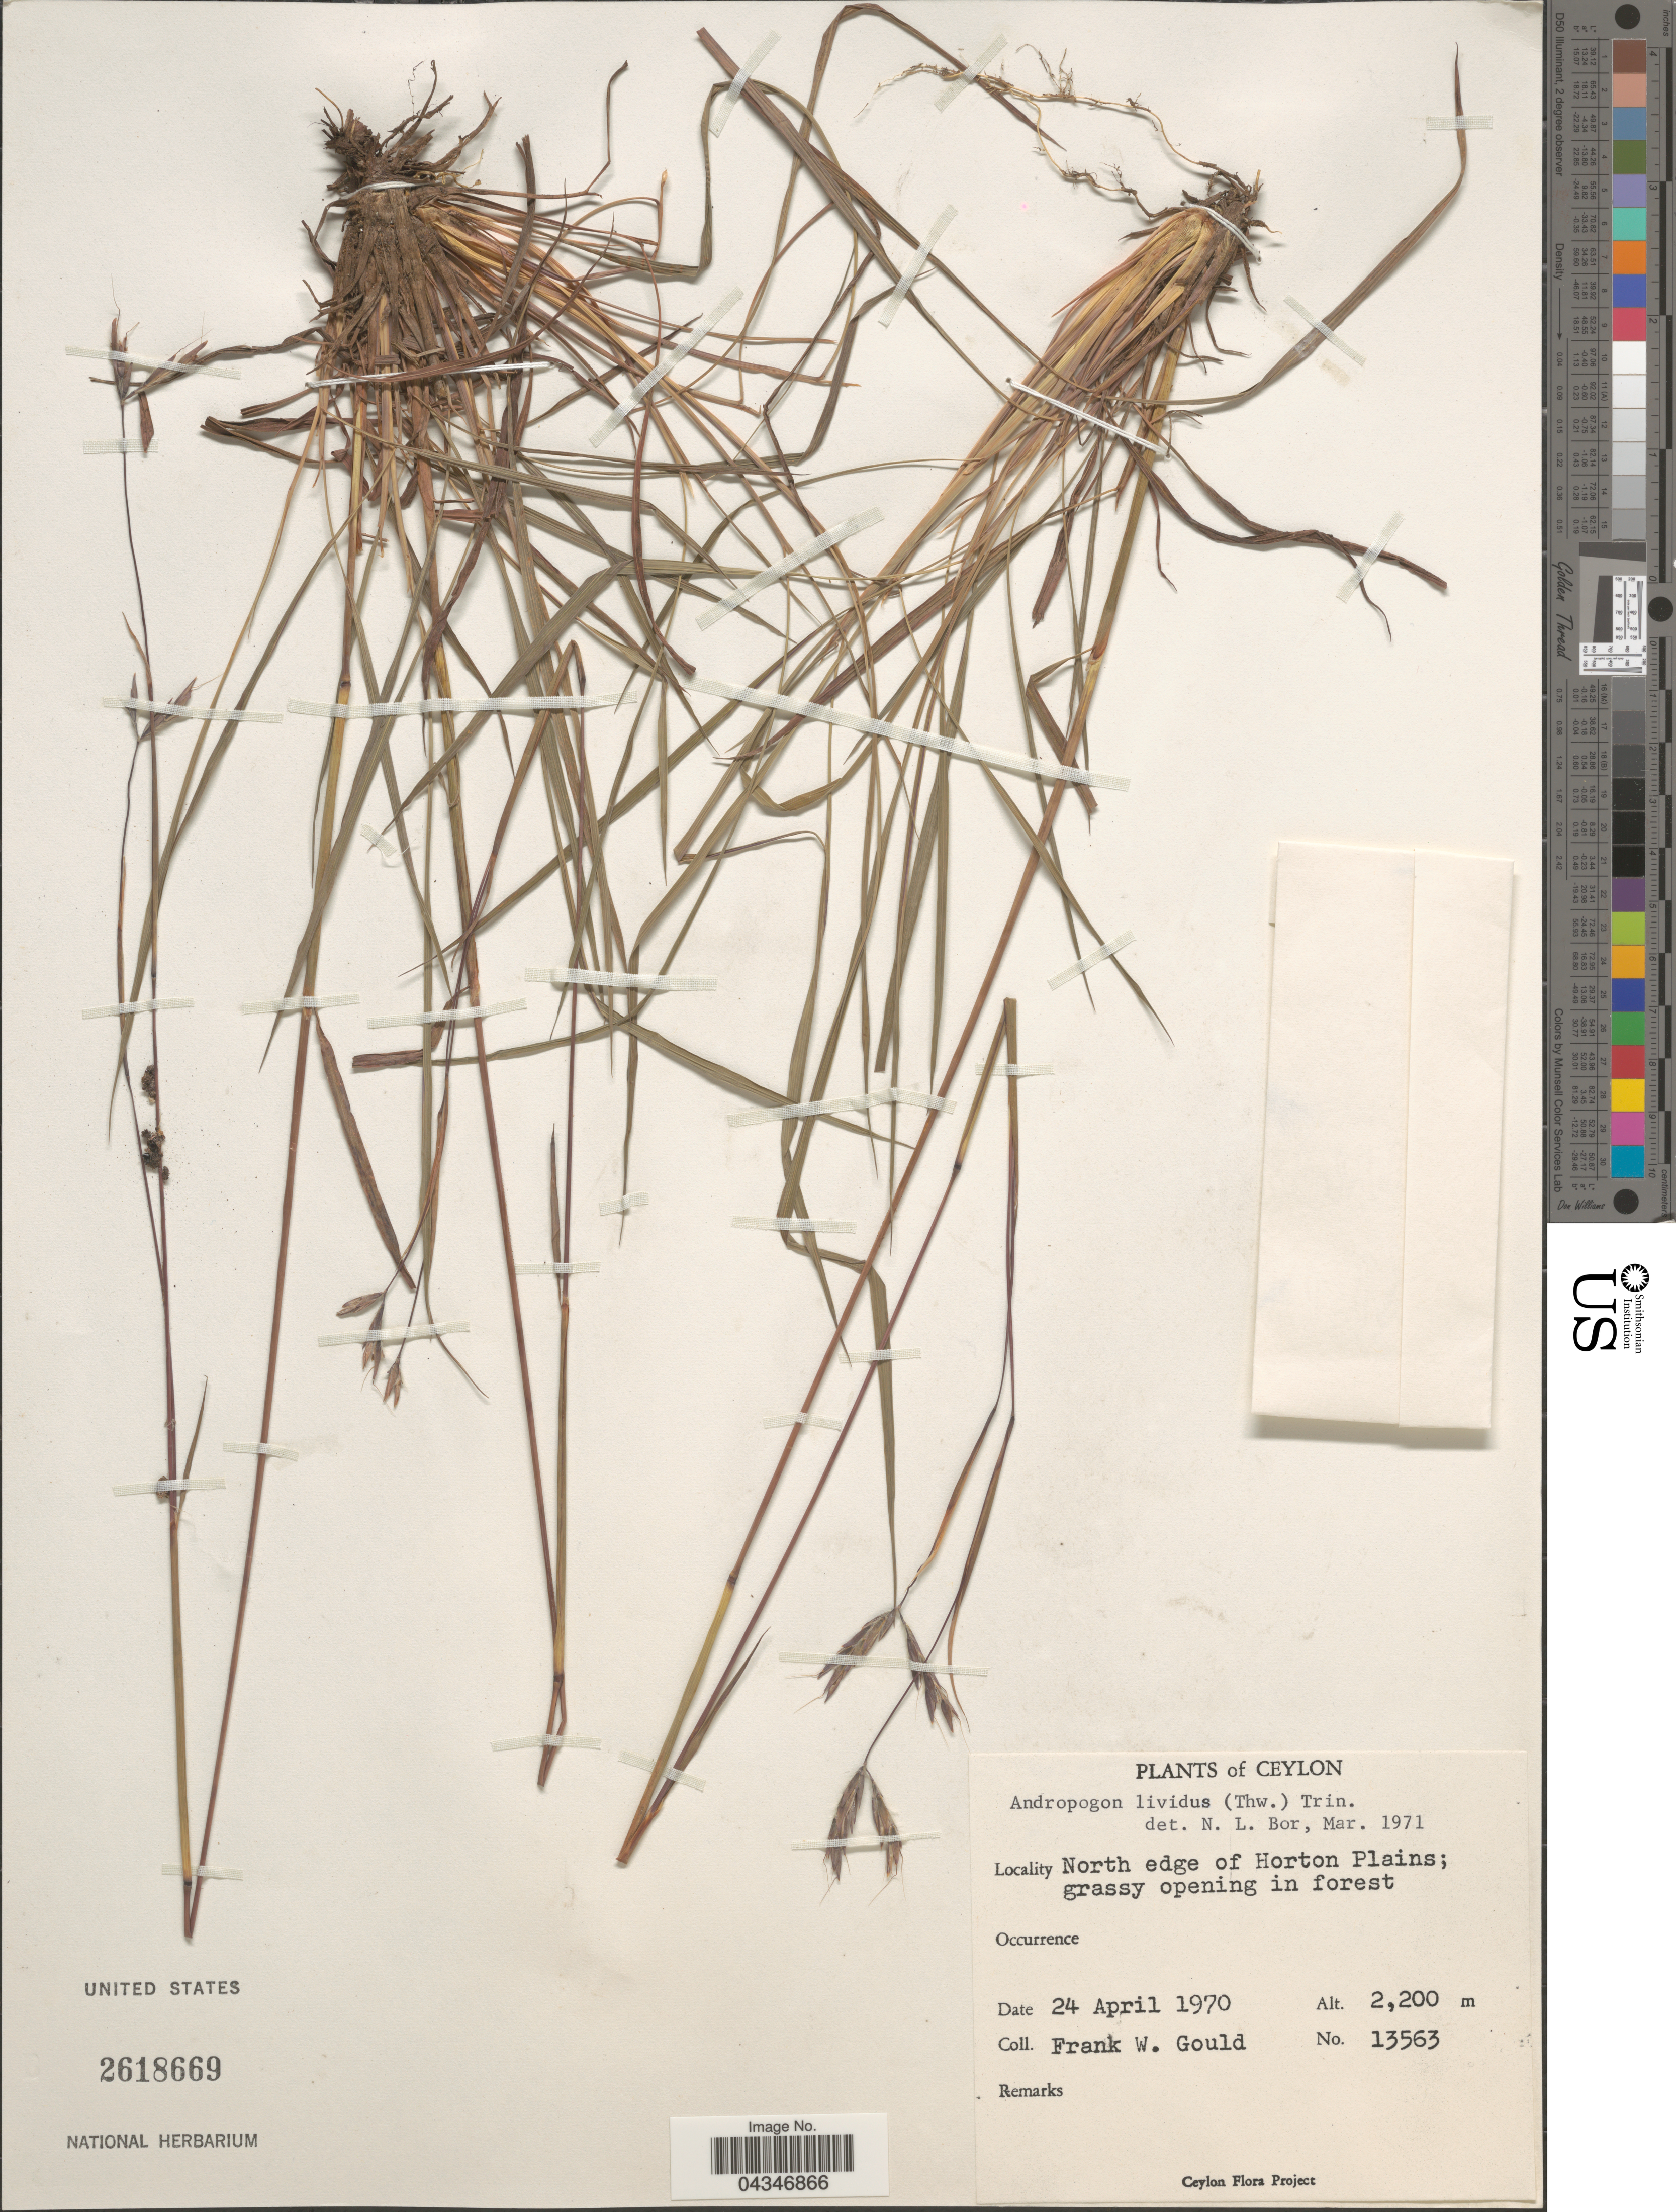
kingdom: Plantae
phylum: Tracheophyta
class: Liliopsida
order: Poales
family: Poaceae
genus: Andropogon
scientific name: Andropogon lividus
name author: Thwaites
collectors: F. W. Gould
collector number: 13563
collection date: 1970-04-24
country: Sri Lanka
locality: Ceylon. North edge of Horton Plains; grassy opening in forest.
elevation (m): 2200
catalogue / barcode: US 2618669